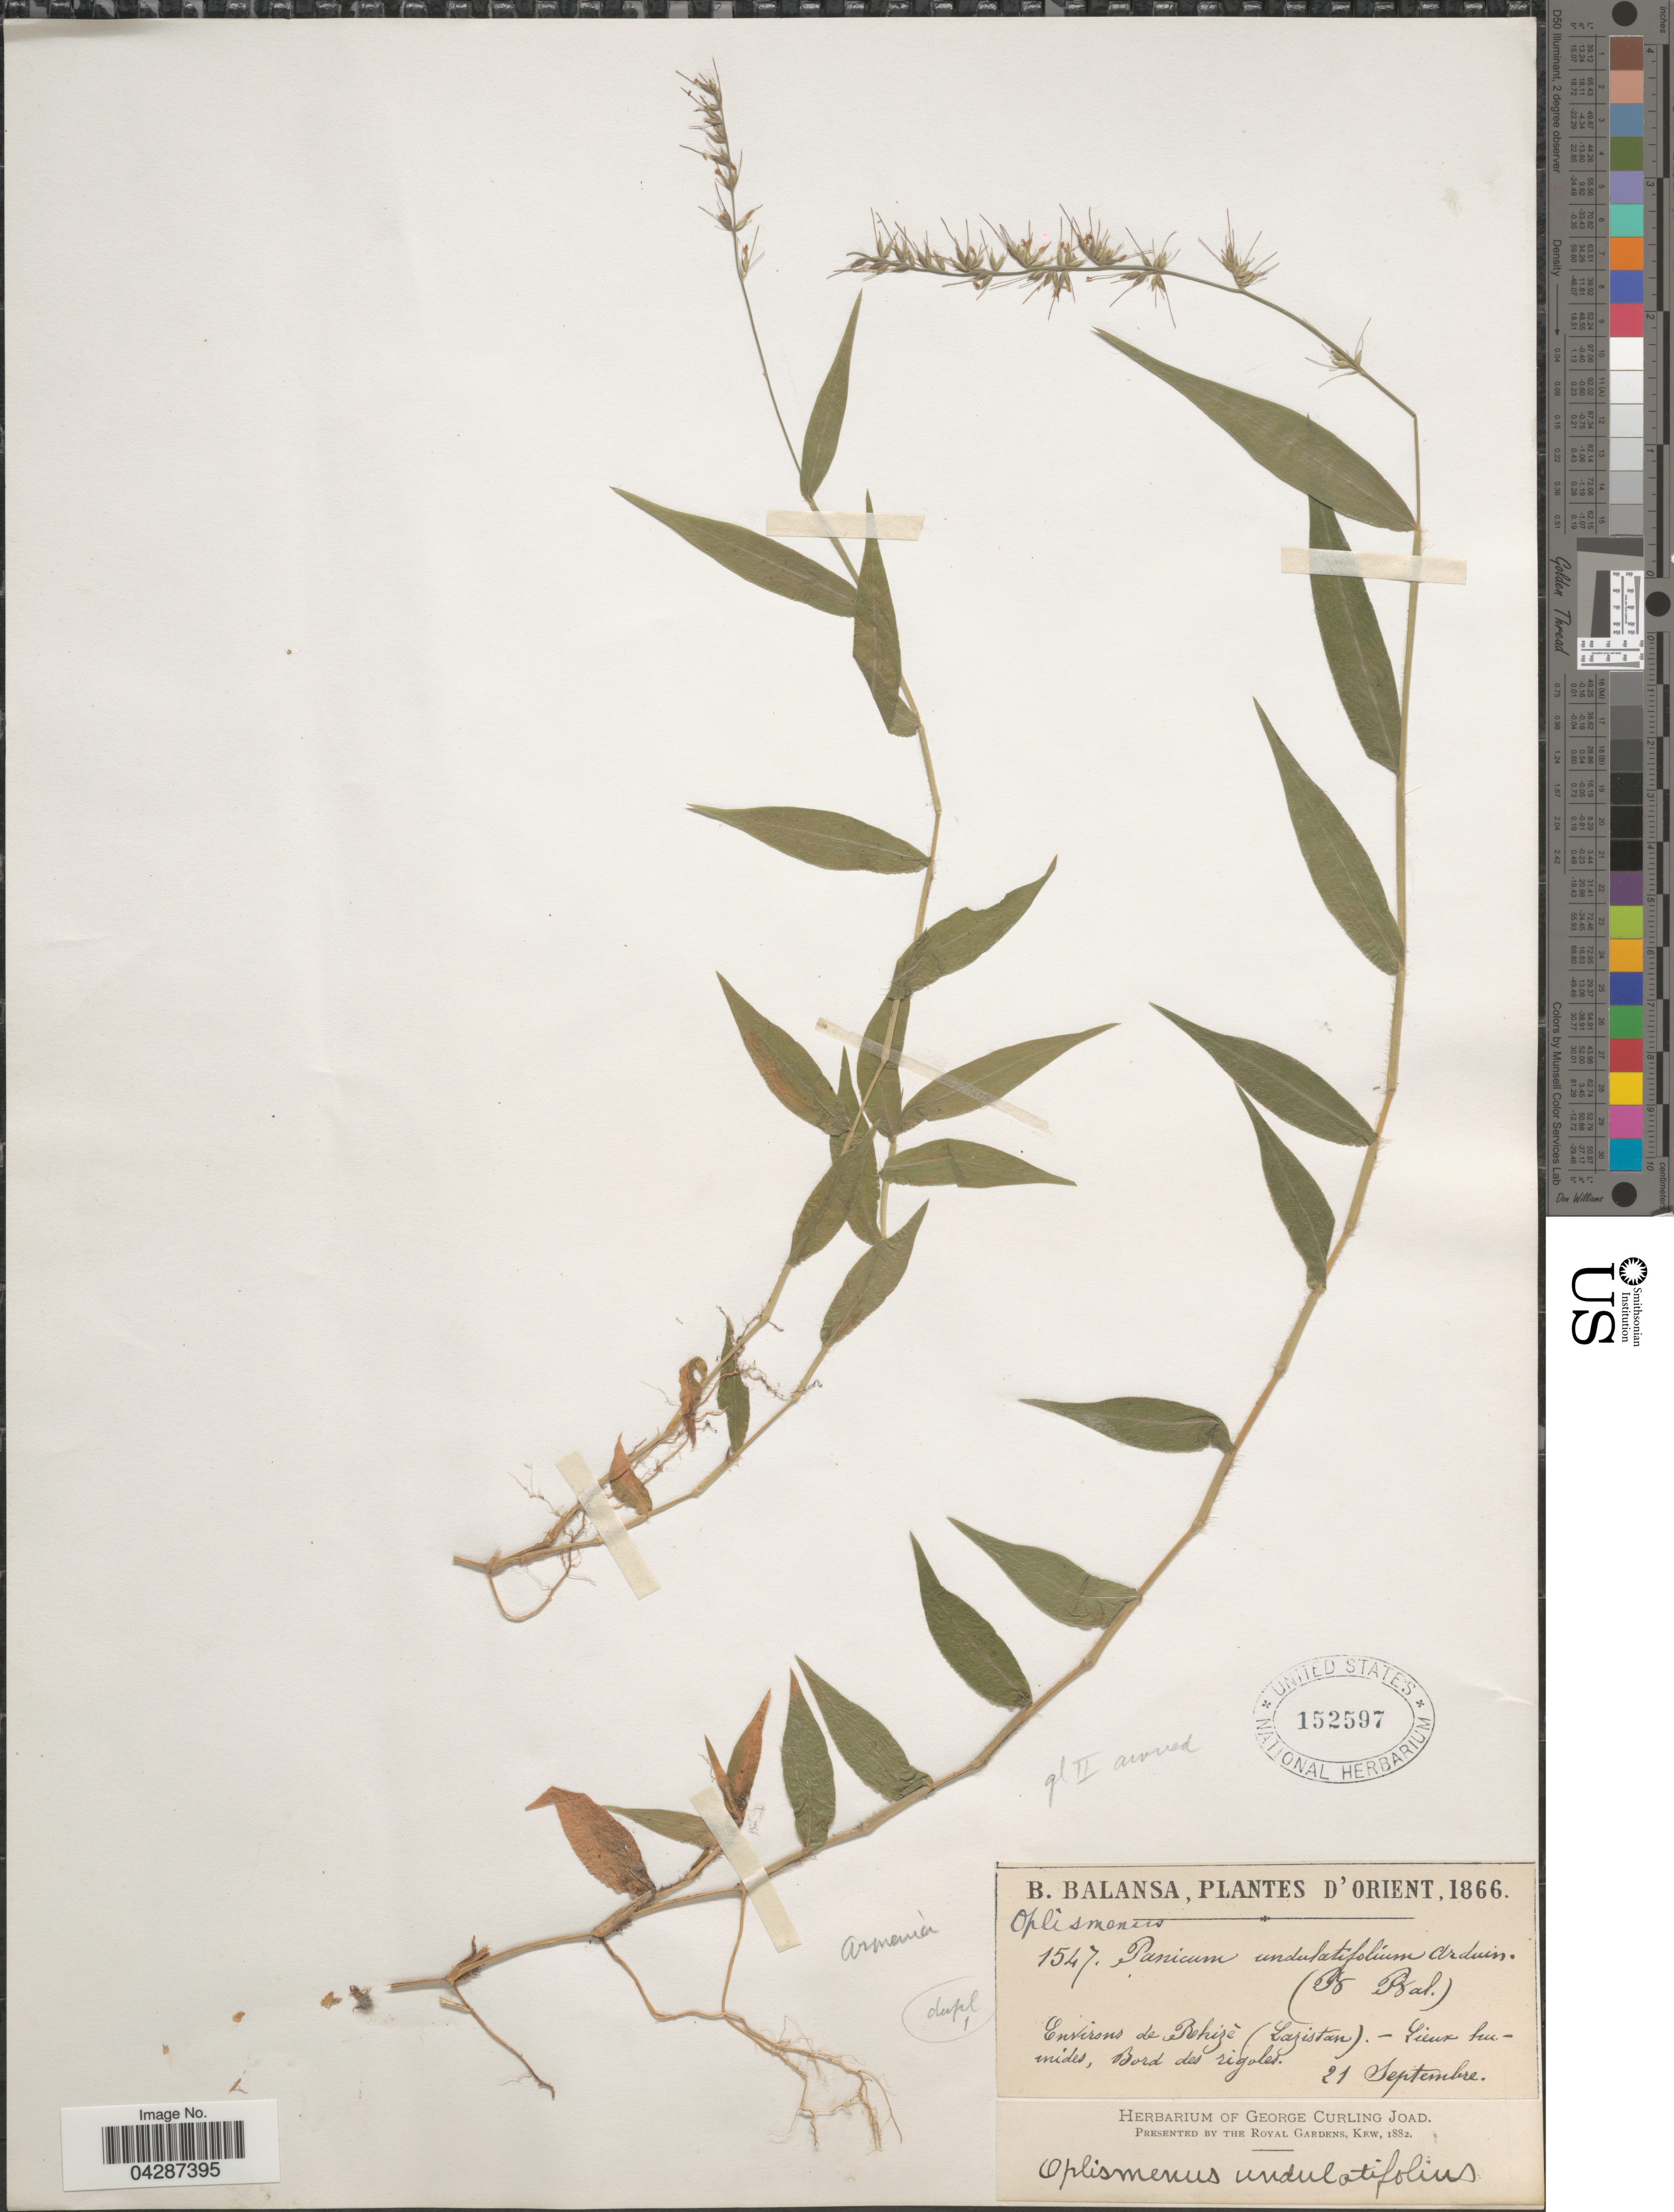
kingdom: Plantae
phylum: Tracheophyta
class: Liliopsida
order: Poales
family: Poaceae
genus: Oplismenus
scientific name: Oplismenus undulatifolius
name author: (Ard.) P. Beauv.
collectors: B. Balansa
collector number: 1547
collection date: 1866-09-21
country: Turkey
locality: D'Orient. Environs de Bhize (Lazistan). -Lieux humides, Bord des rigoles.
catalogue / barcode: US 152597